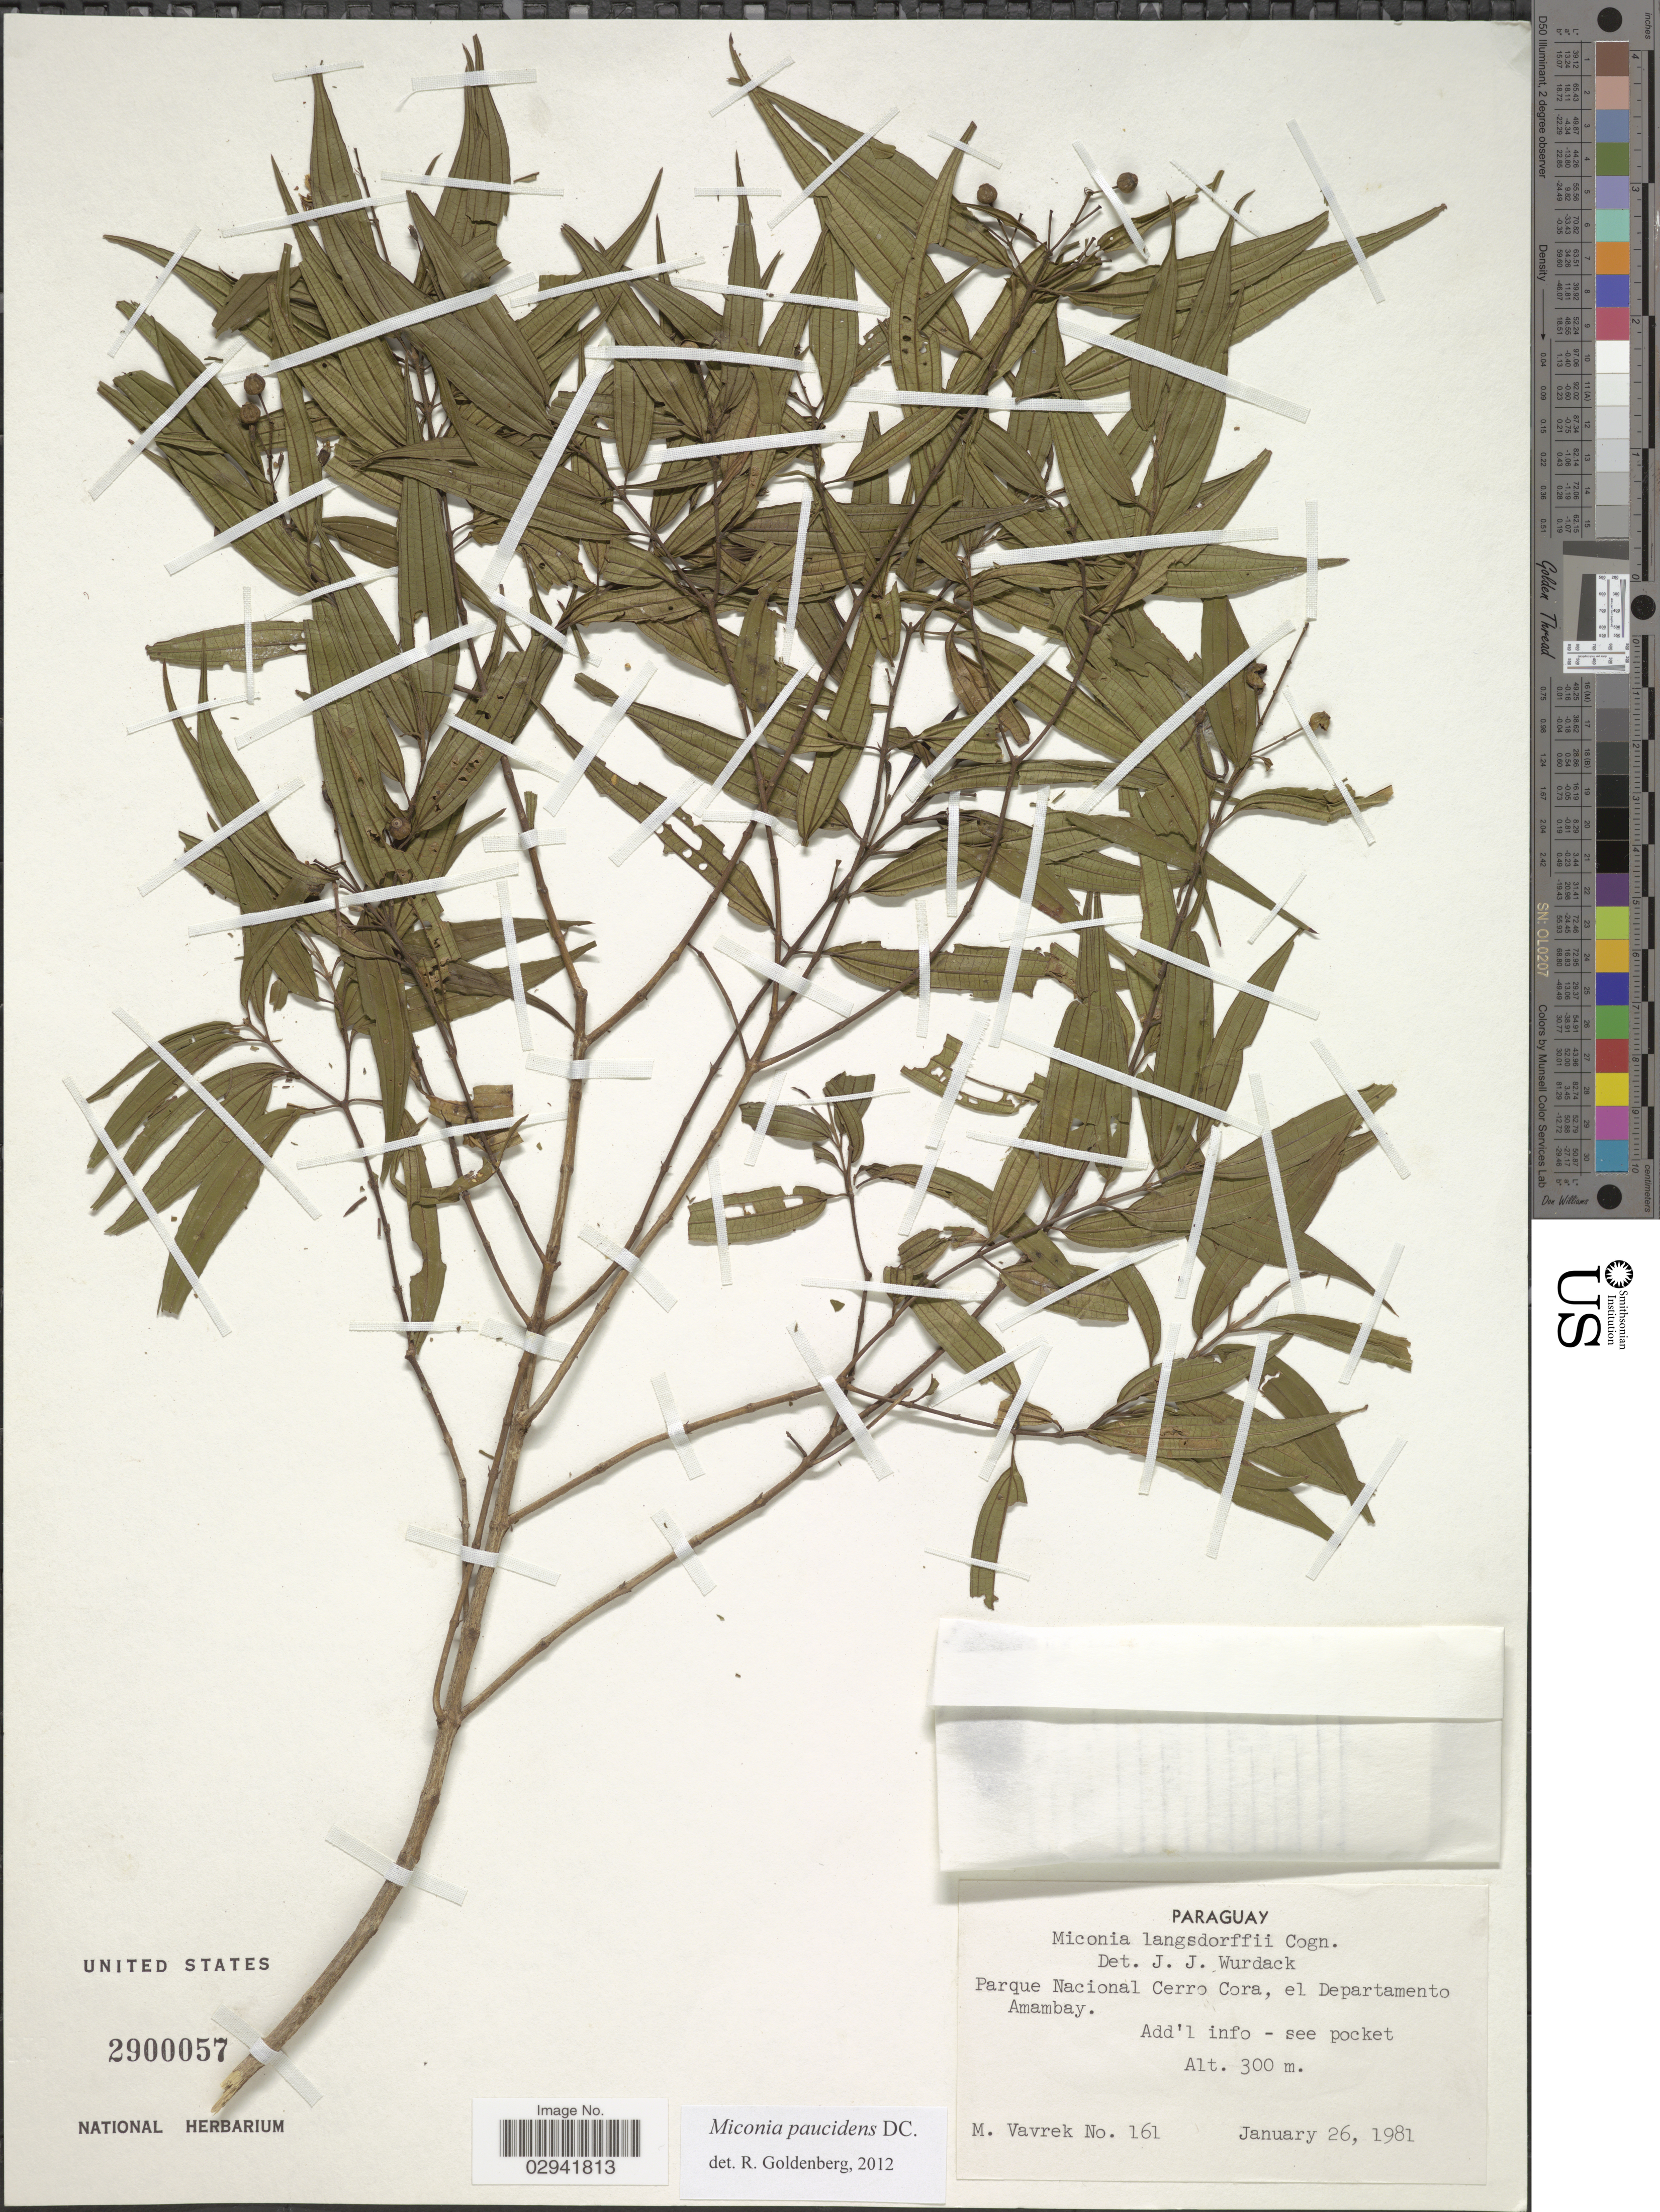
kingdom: Plantae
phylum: Tracheophyta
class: Magnoliopsida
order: Myrtales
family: Melastomataceae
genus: Miconia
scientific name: Miconia paucidens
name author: DC.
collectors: M. Vavrek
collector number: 161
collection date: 1981-01-26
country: Paraguay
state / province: Amambay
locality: Parque Nacional Cerro Cora, el Departamento Amambay.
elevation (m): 300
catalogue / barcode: US 2900057